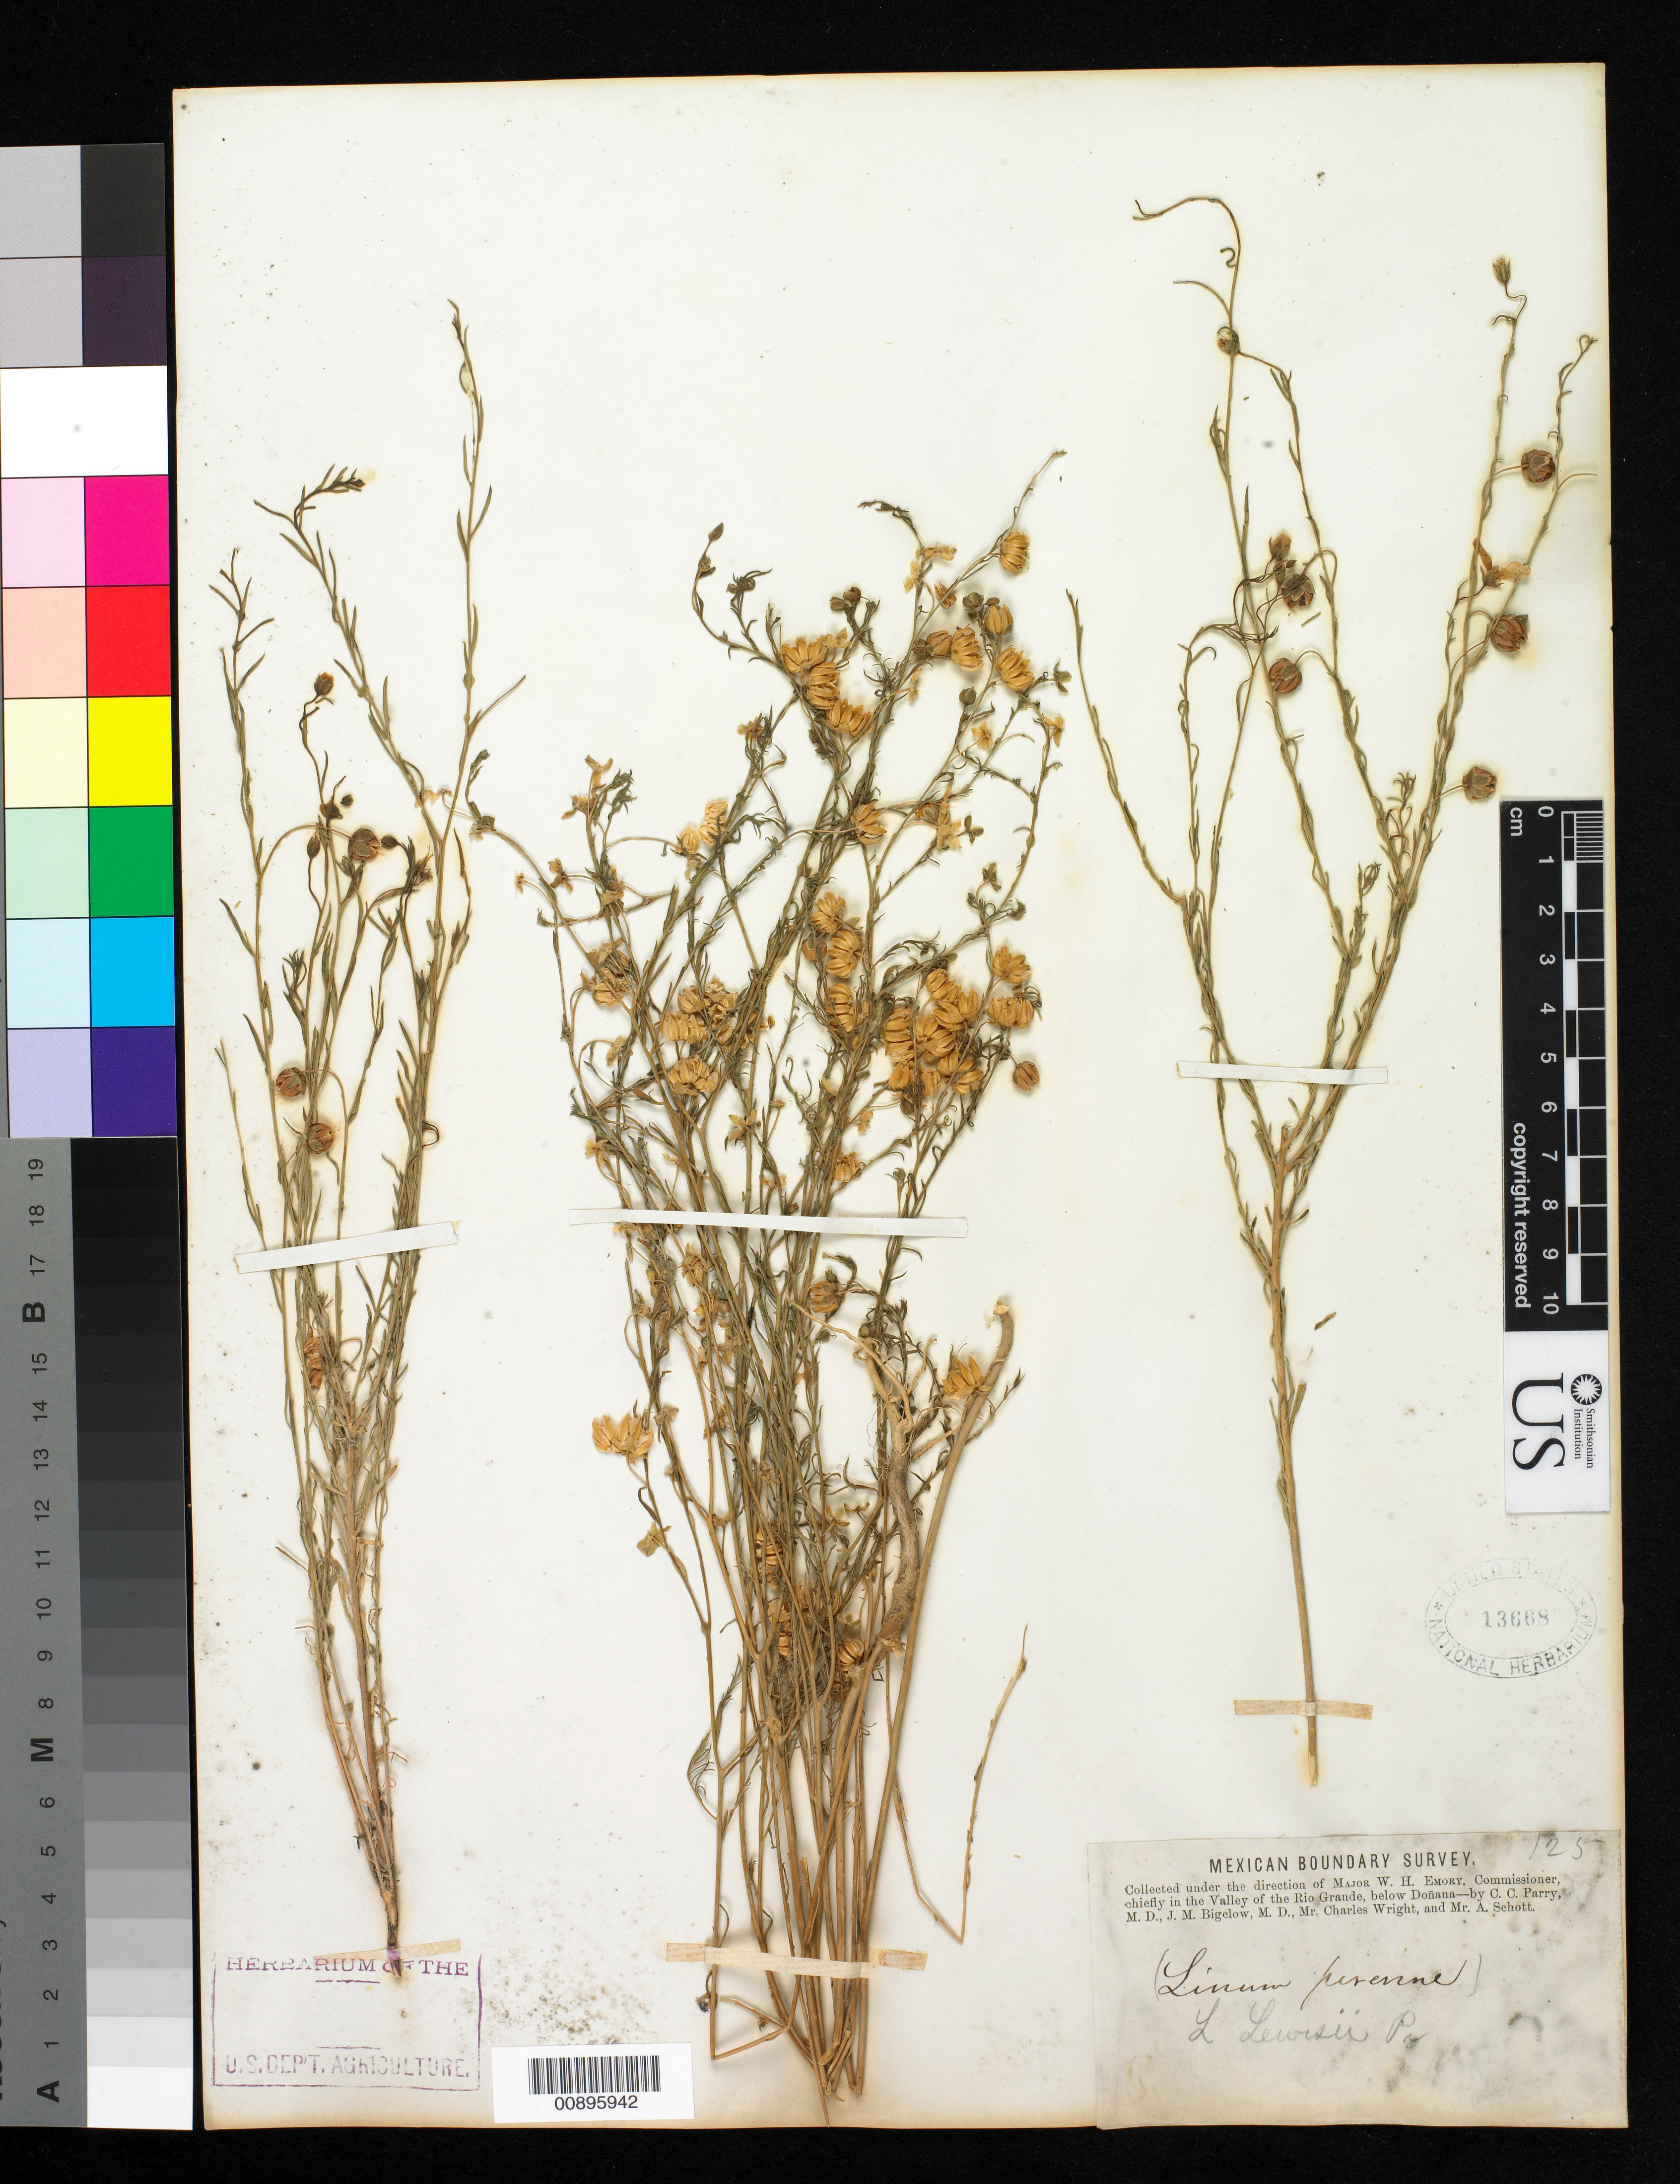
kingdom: Plantae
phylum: Tracheophyta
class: Magnoliopsida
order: Malpighiales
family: Linaceae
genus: Linum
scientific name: Linum lewisii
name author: Pursh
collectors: C. C. Parry, J. M. Bigelow, C. Wright & A. C. V. Schott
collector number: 125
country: United States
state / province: New Mexico / Texas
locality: Valley of the Rio Grande, below Doñana.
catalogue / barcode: US 13668